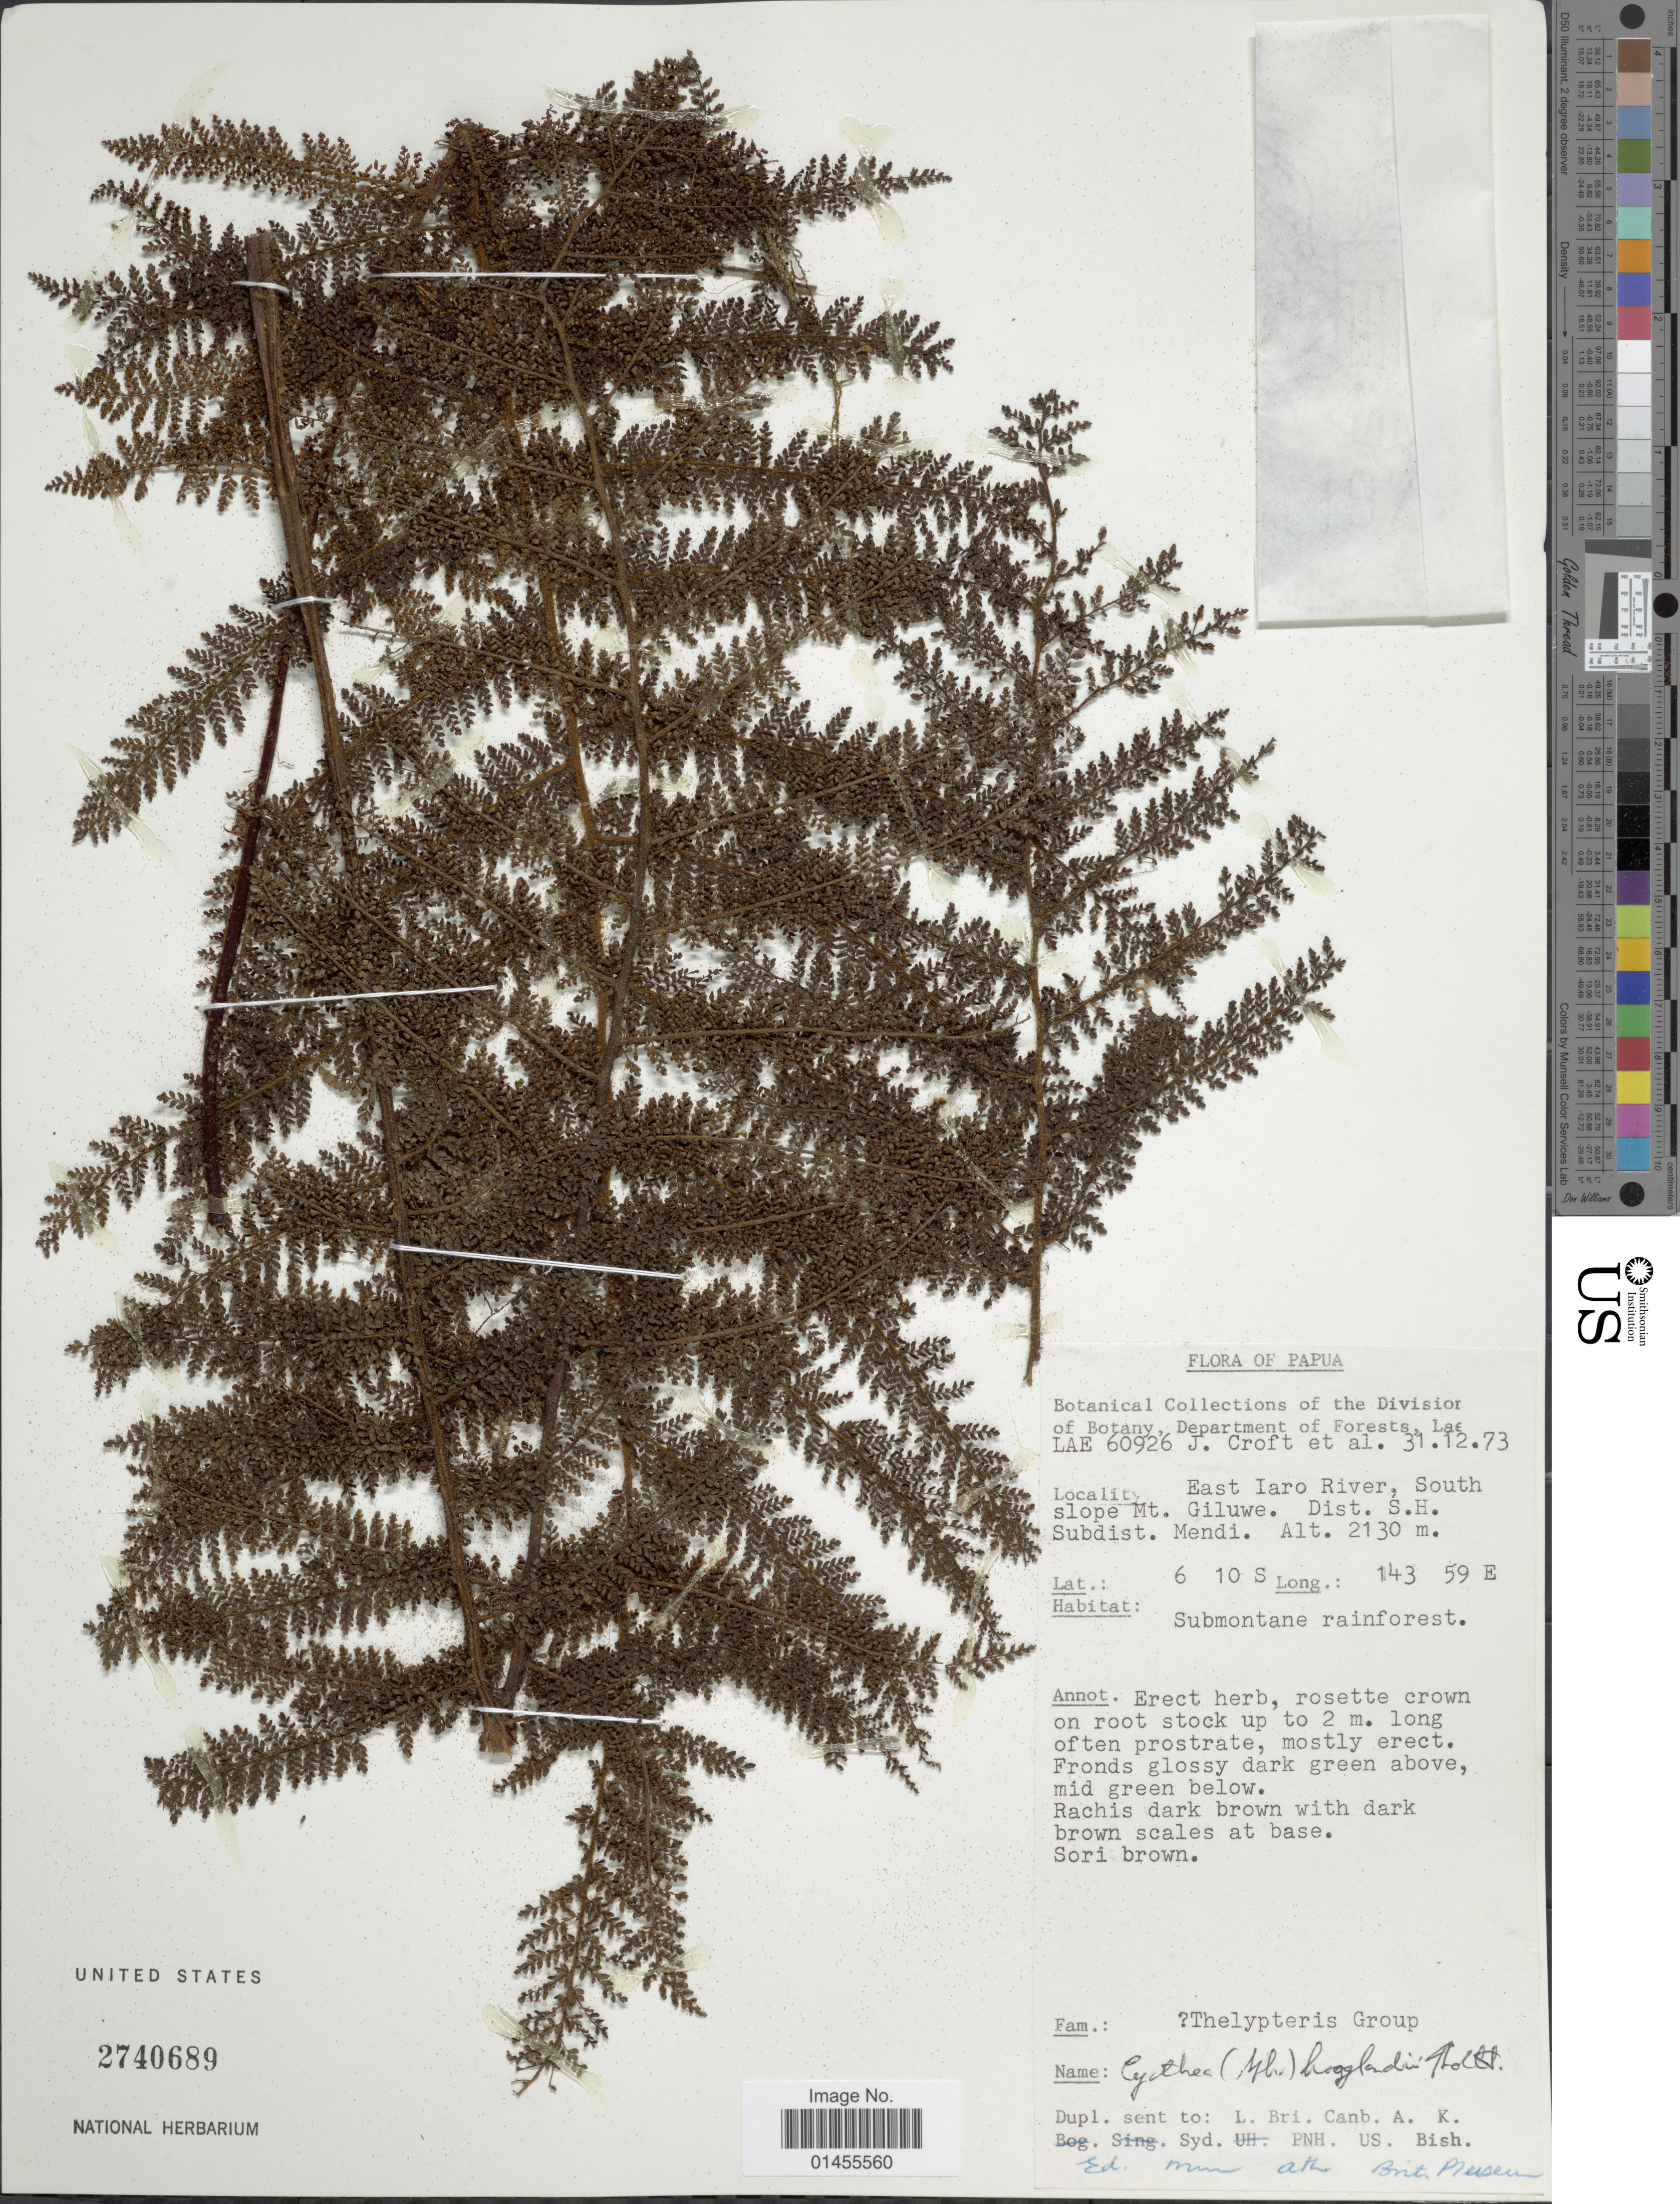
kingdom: Plantae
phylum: Tracheophyta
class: Polypodiopsida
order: Cyatheales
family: Cyatheaceae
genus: Alsophila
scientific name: Alsophila hooglandii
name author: (Holttum) R.M. Tryon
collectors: J. Croft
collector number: LAE 60926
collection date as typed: Transcribed d/m/y: 31/12/73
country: Papua New Guinea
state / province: Southern Highlands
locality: East Iaro River, South slope Mt. Giluwe. Dist. S.H. Suibdist. Mendi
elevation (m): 2130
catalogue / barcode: US 2740689